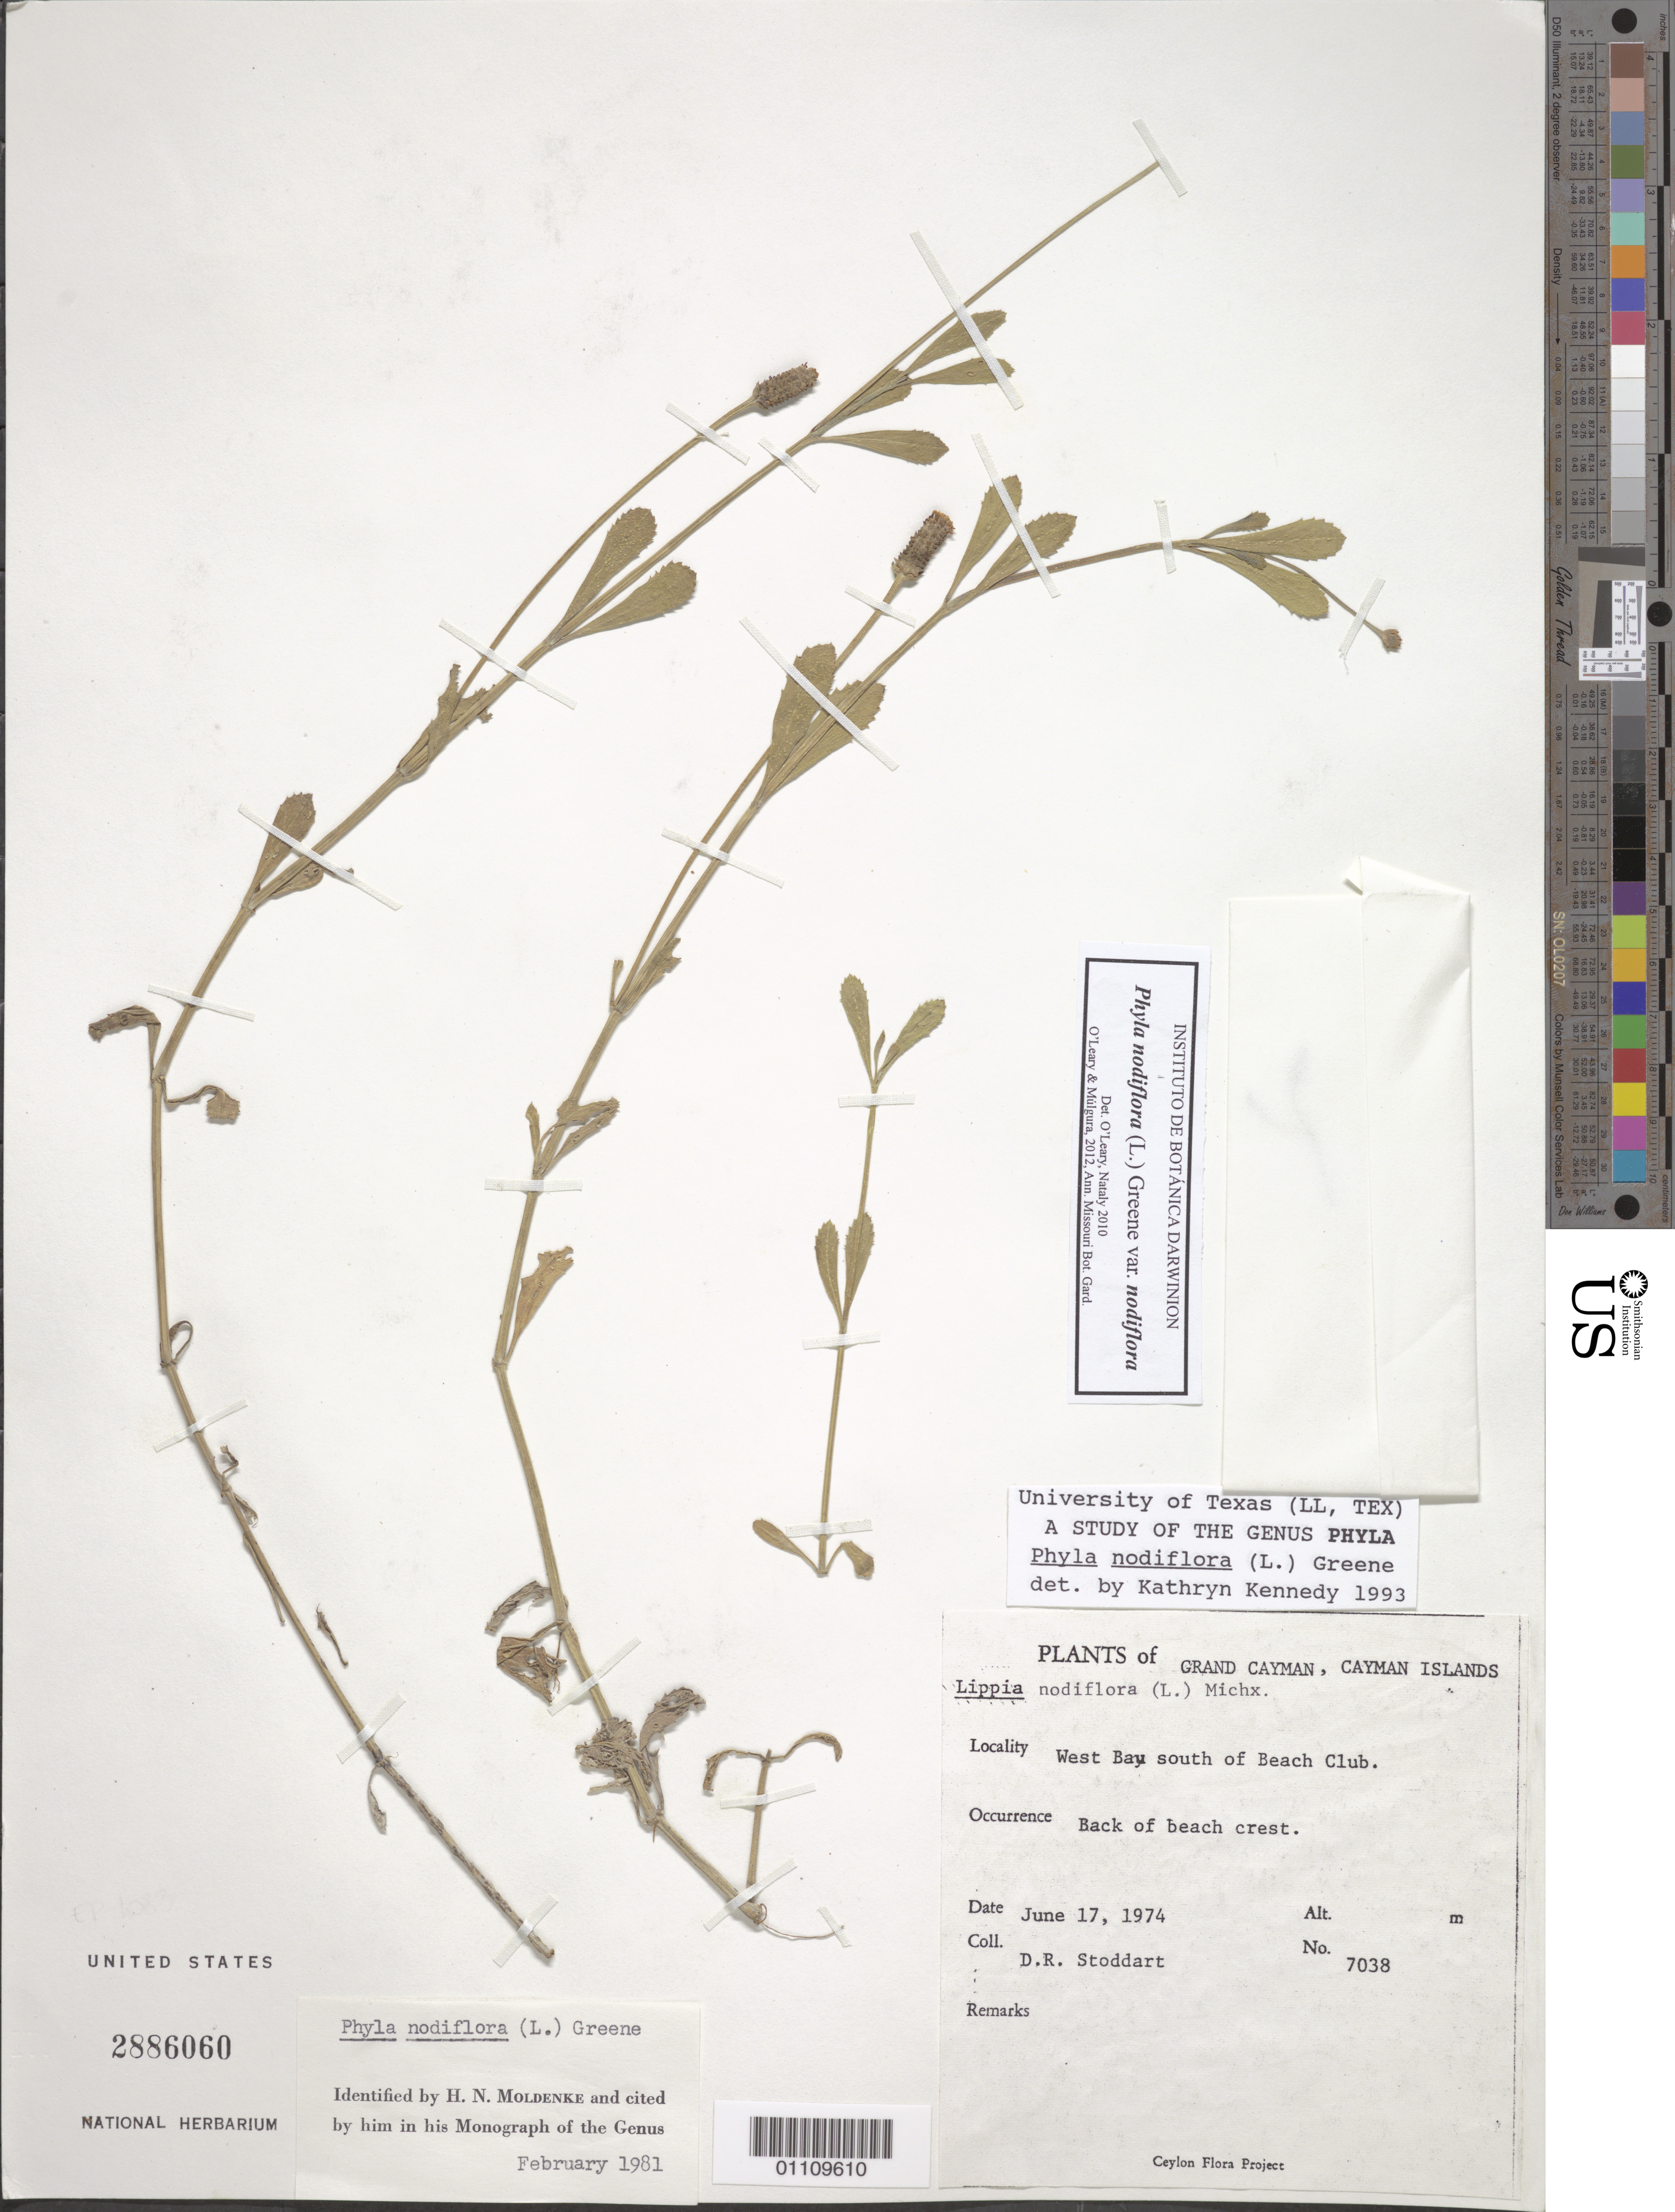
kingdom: Plantae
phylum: Tracheophyta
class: Magnoliopsida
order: Lamiales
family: Verbenaceae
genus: Phyla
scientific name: Phyla nodiflora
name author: (L.) Greene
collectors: D. R. Stoddart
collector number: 7038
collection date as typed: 17 Jun 1974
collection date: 1974-06-17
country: Cayman Islands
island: Grand Cayman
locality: West Bay, south of Beach Club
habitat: Back of beach crest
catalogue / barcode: US 2886060